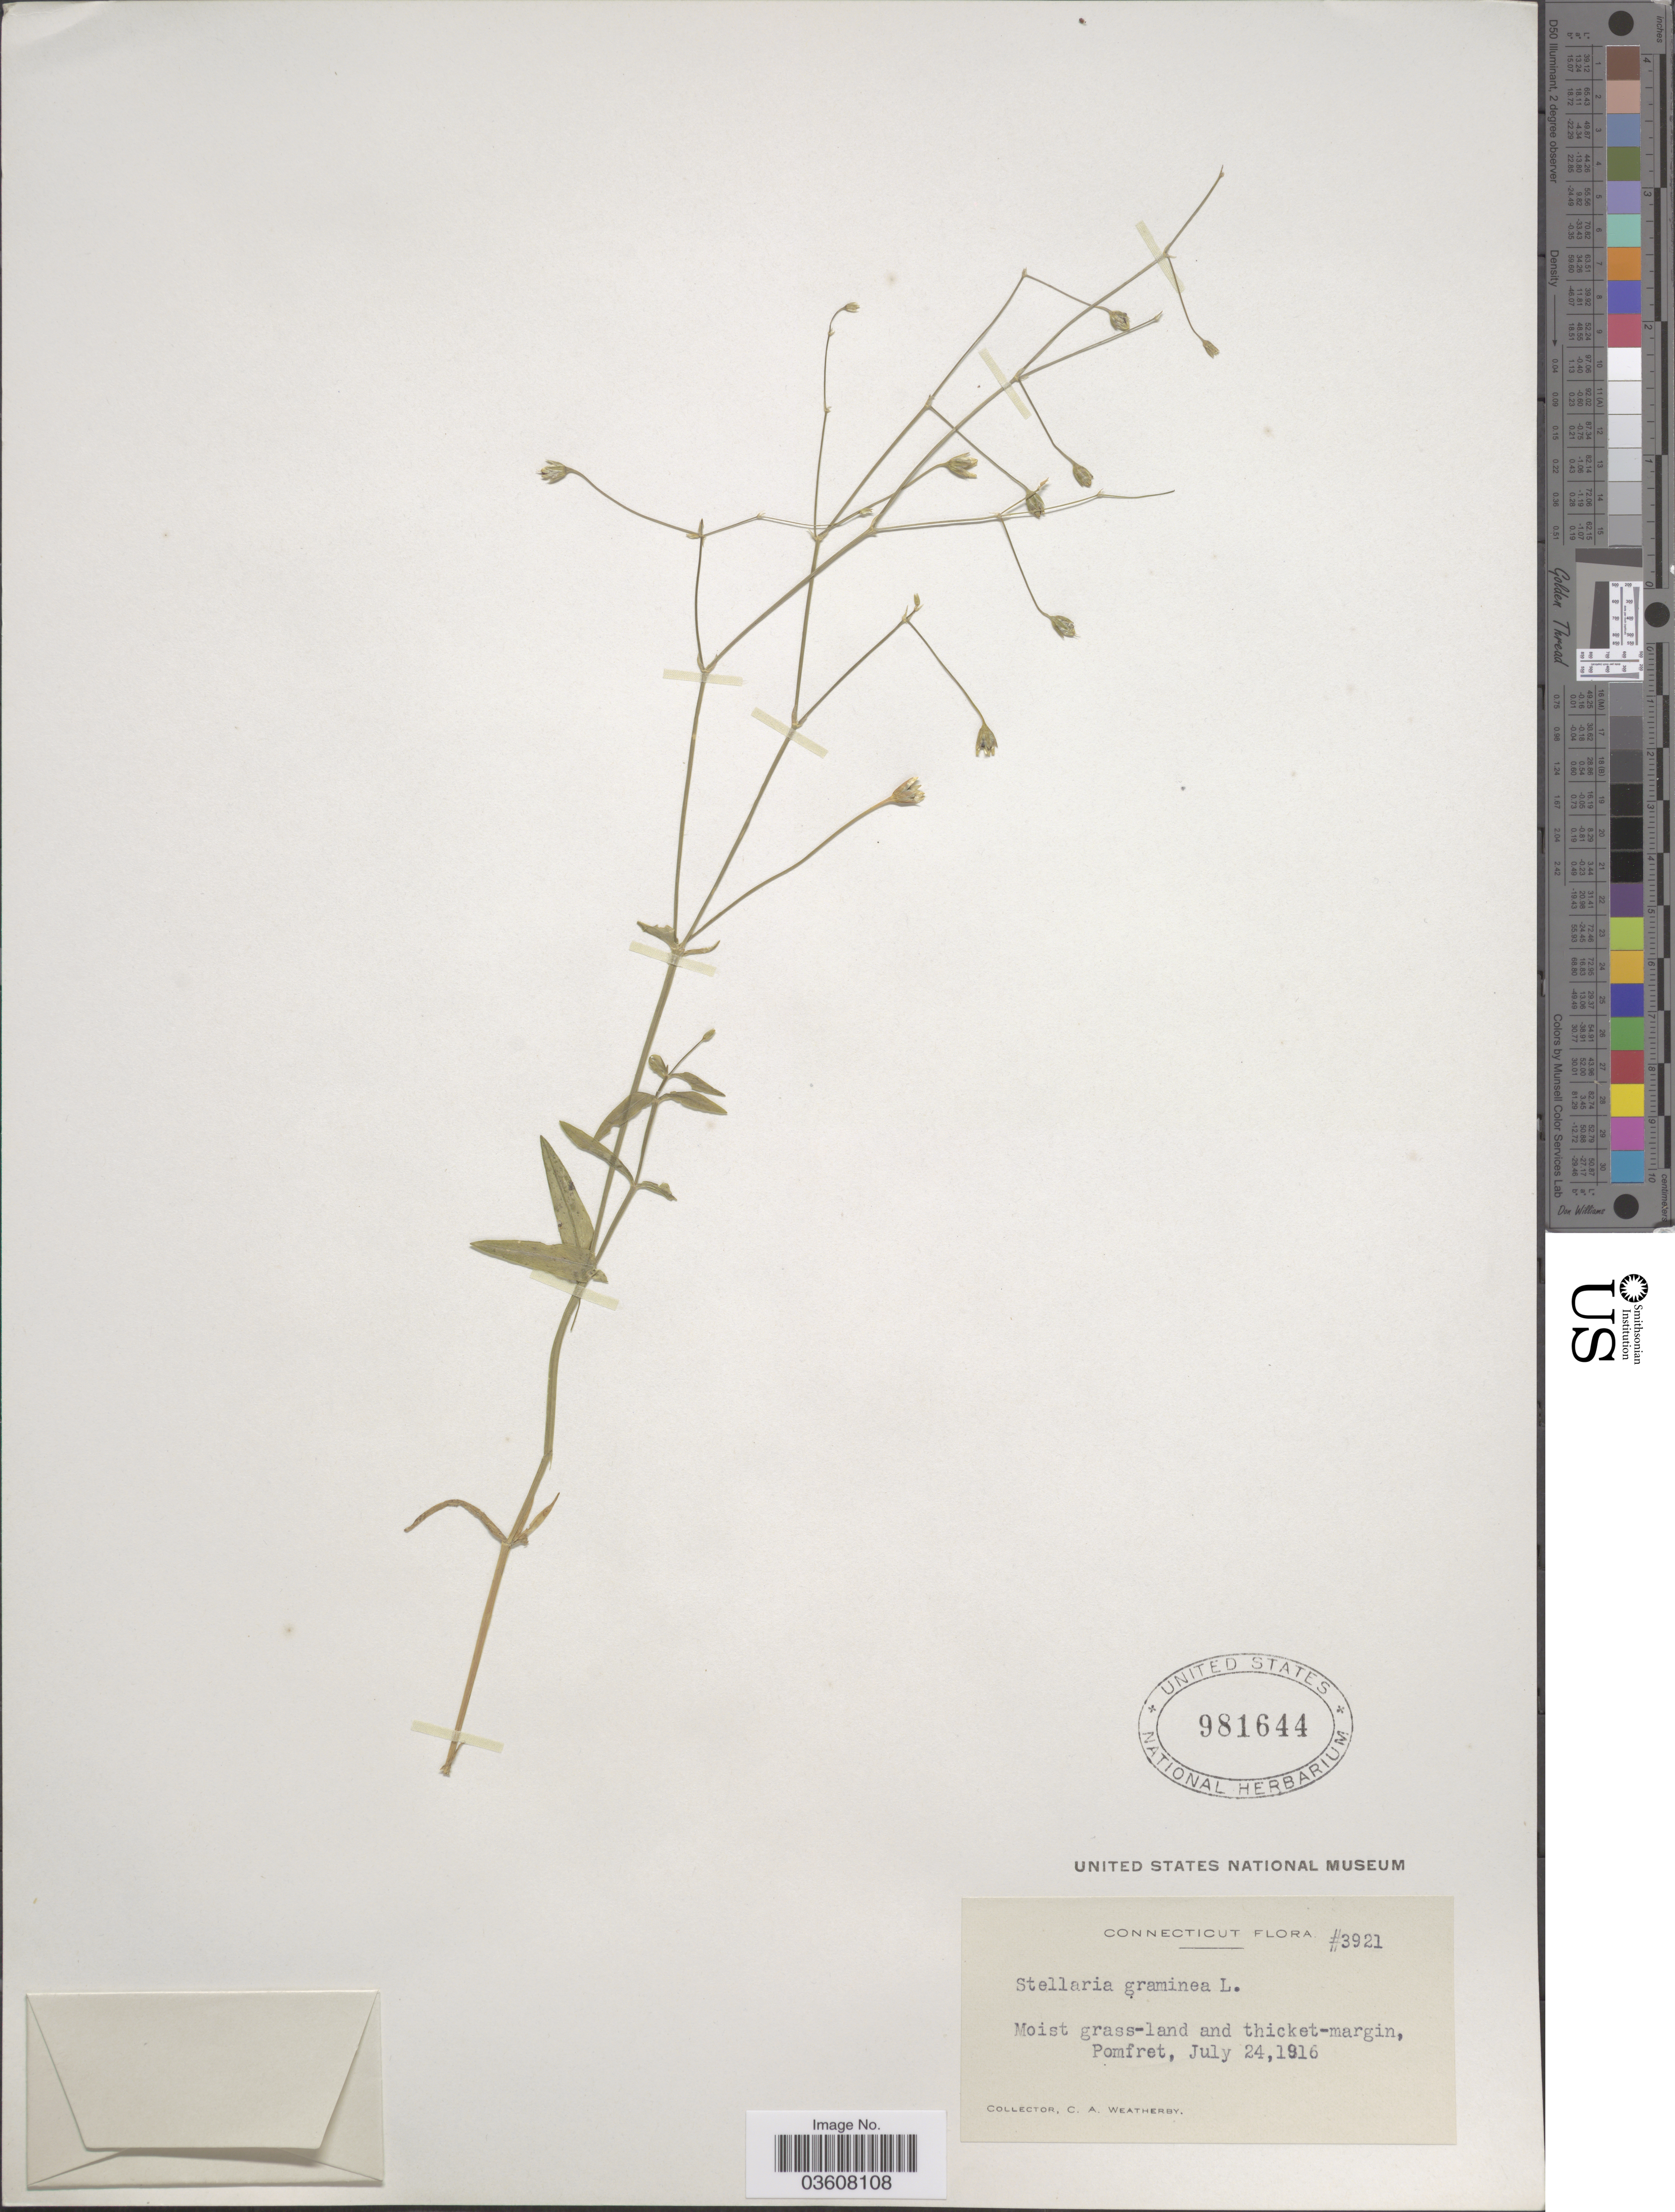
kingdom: Plantae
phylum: Tracheophyta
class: Magnoliopsida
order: Caryophyllales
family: Caryophyllaceae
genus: Stellaria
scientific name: Stellaria graminea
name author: L.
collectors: C. A. Weatherby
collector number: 3921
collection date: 1916-07-24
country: United States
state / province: Connecticut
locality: Pomfret.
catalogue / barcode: US 981644